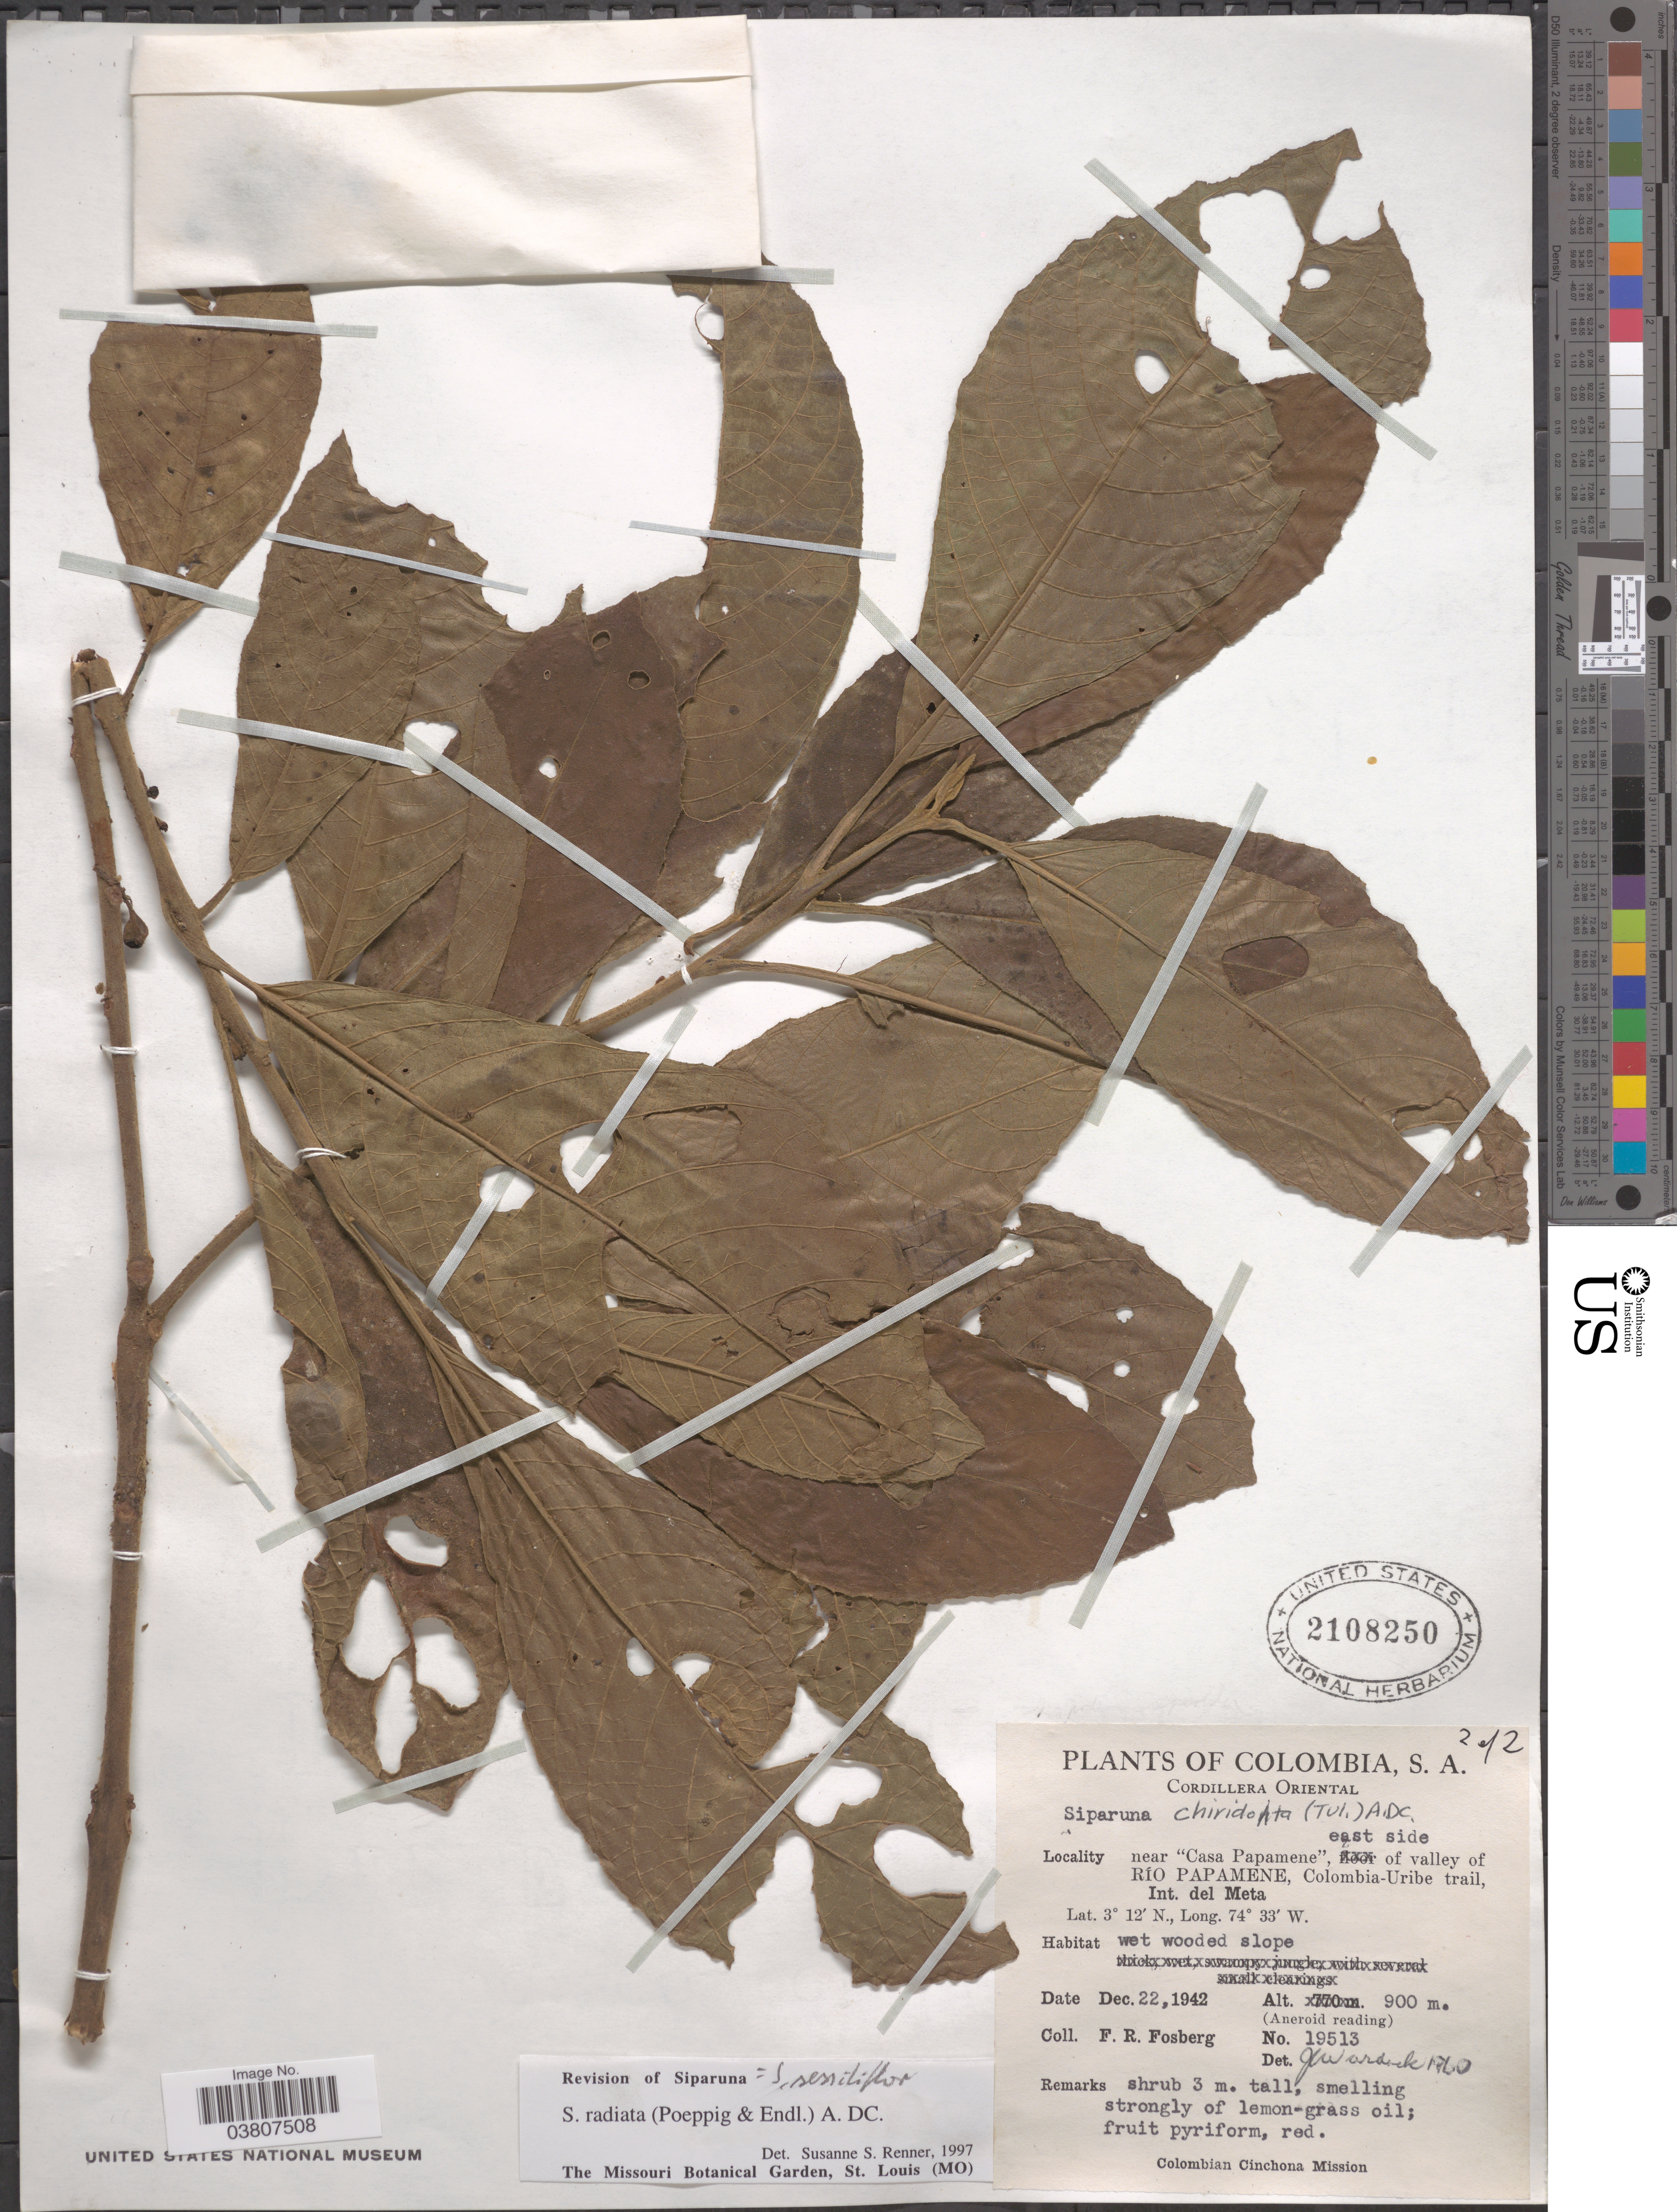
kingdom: Plantae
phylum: Tracheophyta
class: Magnoliopsida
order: Laurales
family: Siparunaceae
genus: Siparuna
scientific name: Siparuna sessiliflora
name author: (Kunth) A. DC.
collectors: F. R. Fosberg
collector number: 19513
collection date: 1942-12-22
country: Colombia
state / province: Meta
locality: Cordillera Oriental. Near "Casa Papamene", east side of valley of Río Papamene, Colombia-Uribe trail, Int. del Meta.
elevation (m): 900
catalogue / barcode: US 2108250